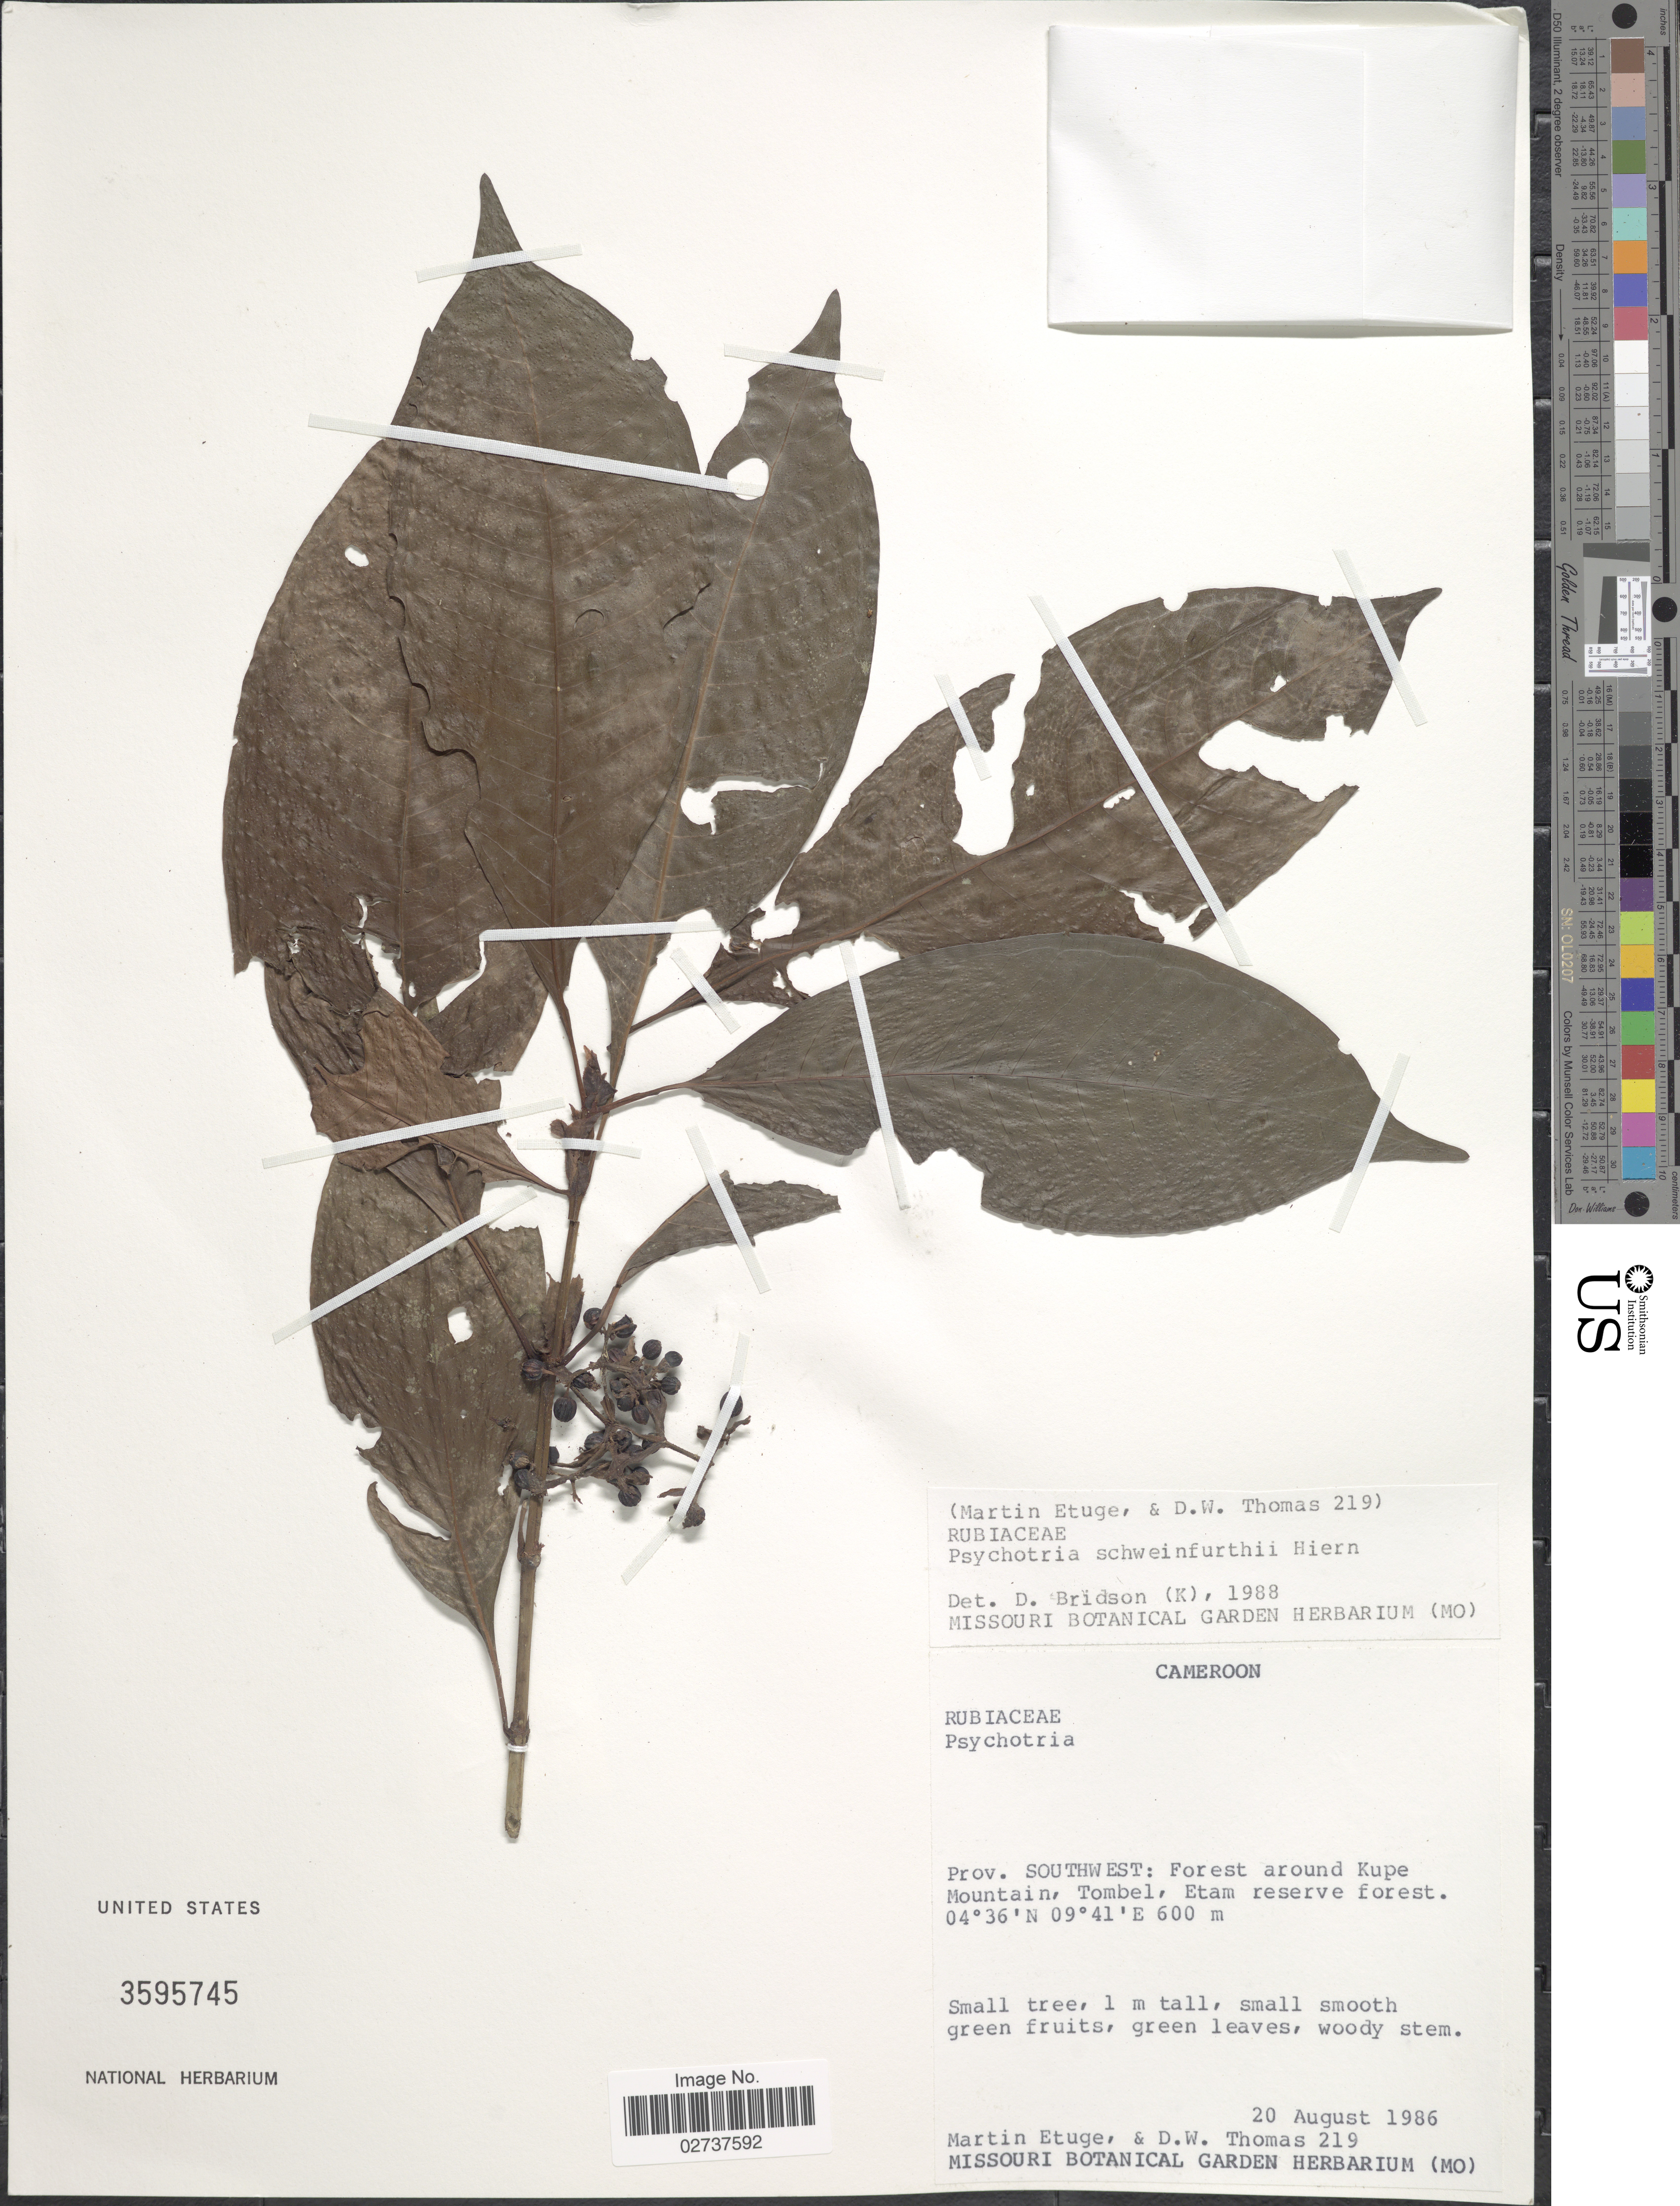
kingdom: Plantae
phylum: Tracheophyta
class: Magnoliopsida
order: Gentianales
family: Rubiaceae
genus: Psychotria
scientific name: Psychotria schweinfurthii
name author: Hiern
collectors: M. Etuge & D. W. Thomas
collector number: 219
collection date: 1986-08-20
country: Cameroon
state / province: Sud-Ouest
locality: Southwest: Forest around Kupe Mountain, Tombel, Etam reserve forest.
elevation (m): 600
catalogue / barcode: US 3595745